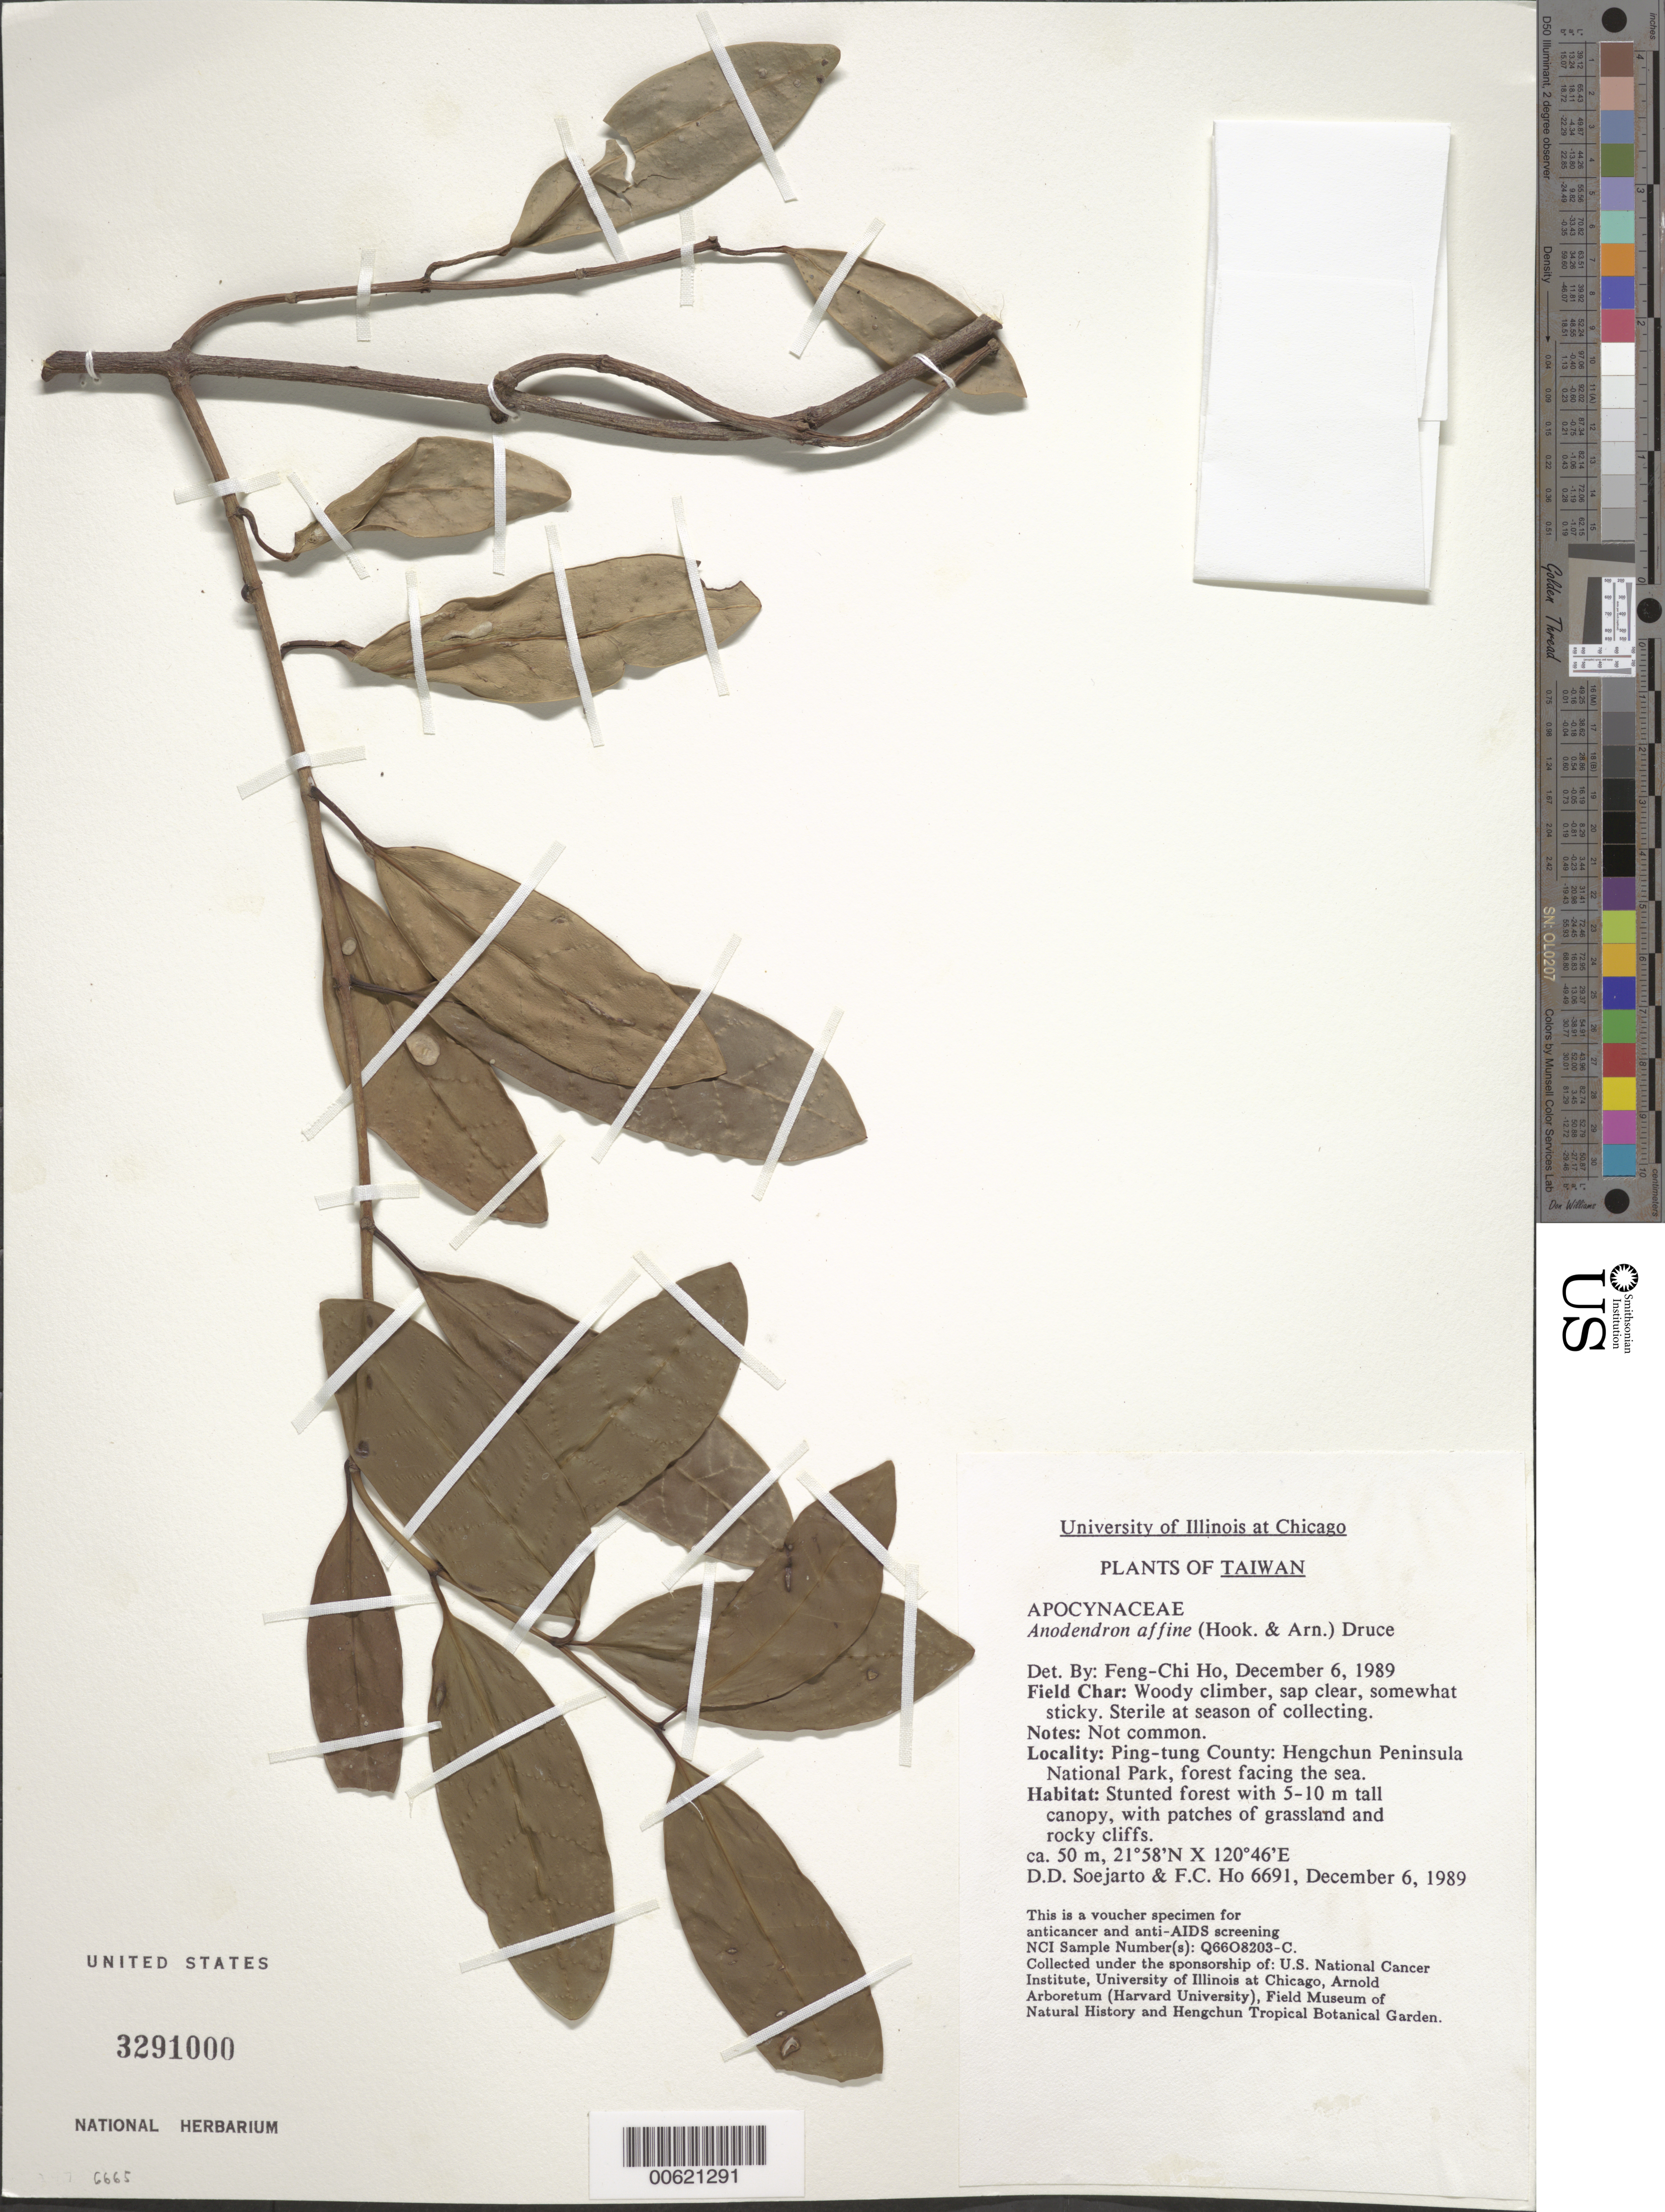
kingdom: Plantae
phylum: Tracheophyta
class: Magnoliopsida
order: Gentianales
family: Apocynaceae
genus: Anodendron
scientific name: Anodendron affine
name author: (Hook. & Arn.) Druce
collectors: F. Ho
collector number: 6691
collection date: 1989-12-06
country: Taiwan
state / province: Pingtung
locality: Ping-Tung County: Hengchun Peninsula National Park, forest facing the sea.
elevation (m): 50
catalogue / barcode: US 3291000